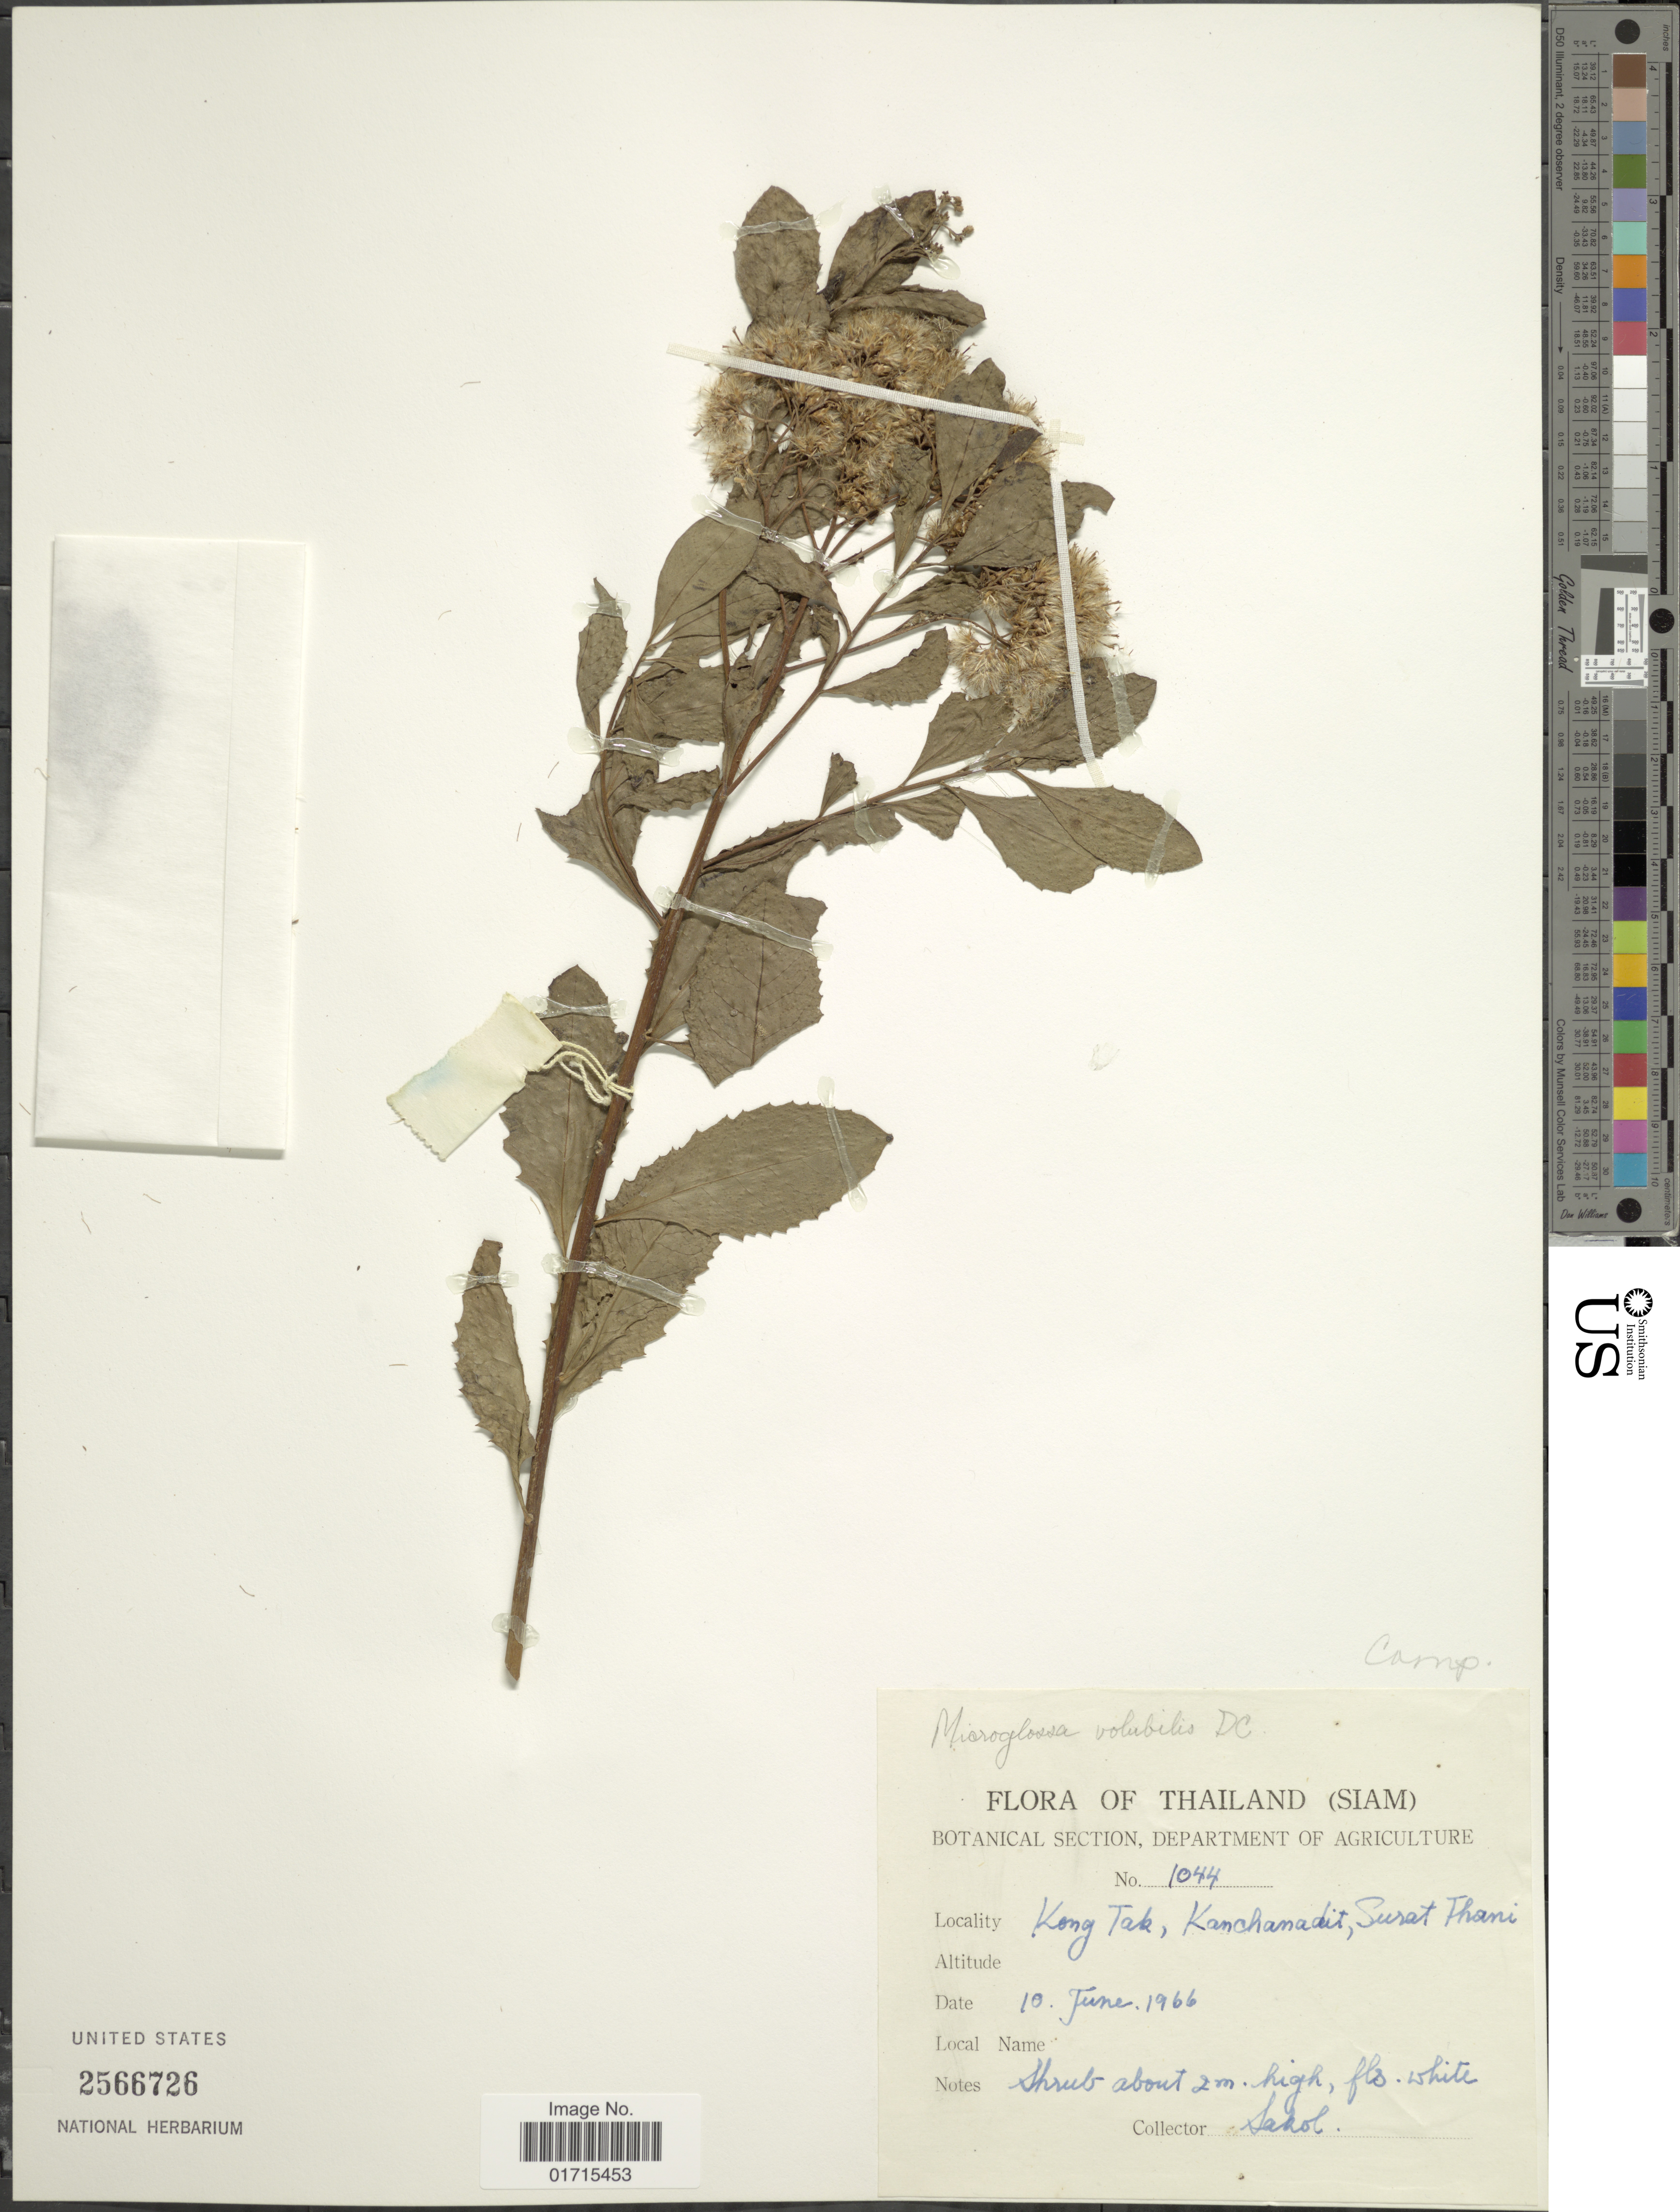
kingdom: Plantae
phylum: Tracheophyta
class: Magnoliopsida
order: Asterales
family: Asteraceae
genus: Microglossa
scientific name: Microglossa pyrifolia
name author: (Lam.) Kuntze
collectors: Sakol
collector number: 1044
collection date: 1966-06-10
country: Thailand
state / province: Surat Thani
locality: Kong Tak, Kanchanadit, Surat Thani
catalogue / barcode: US 2566726